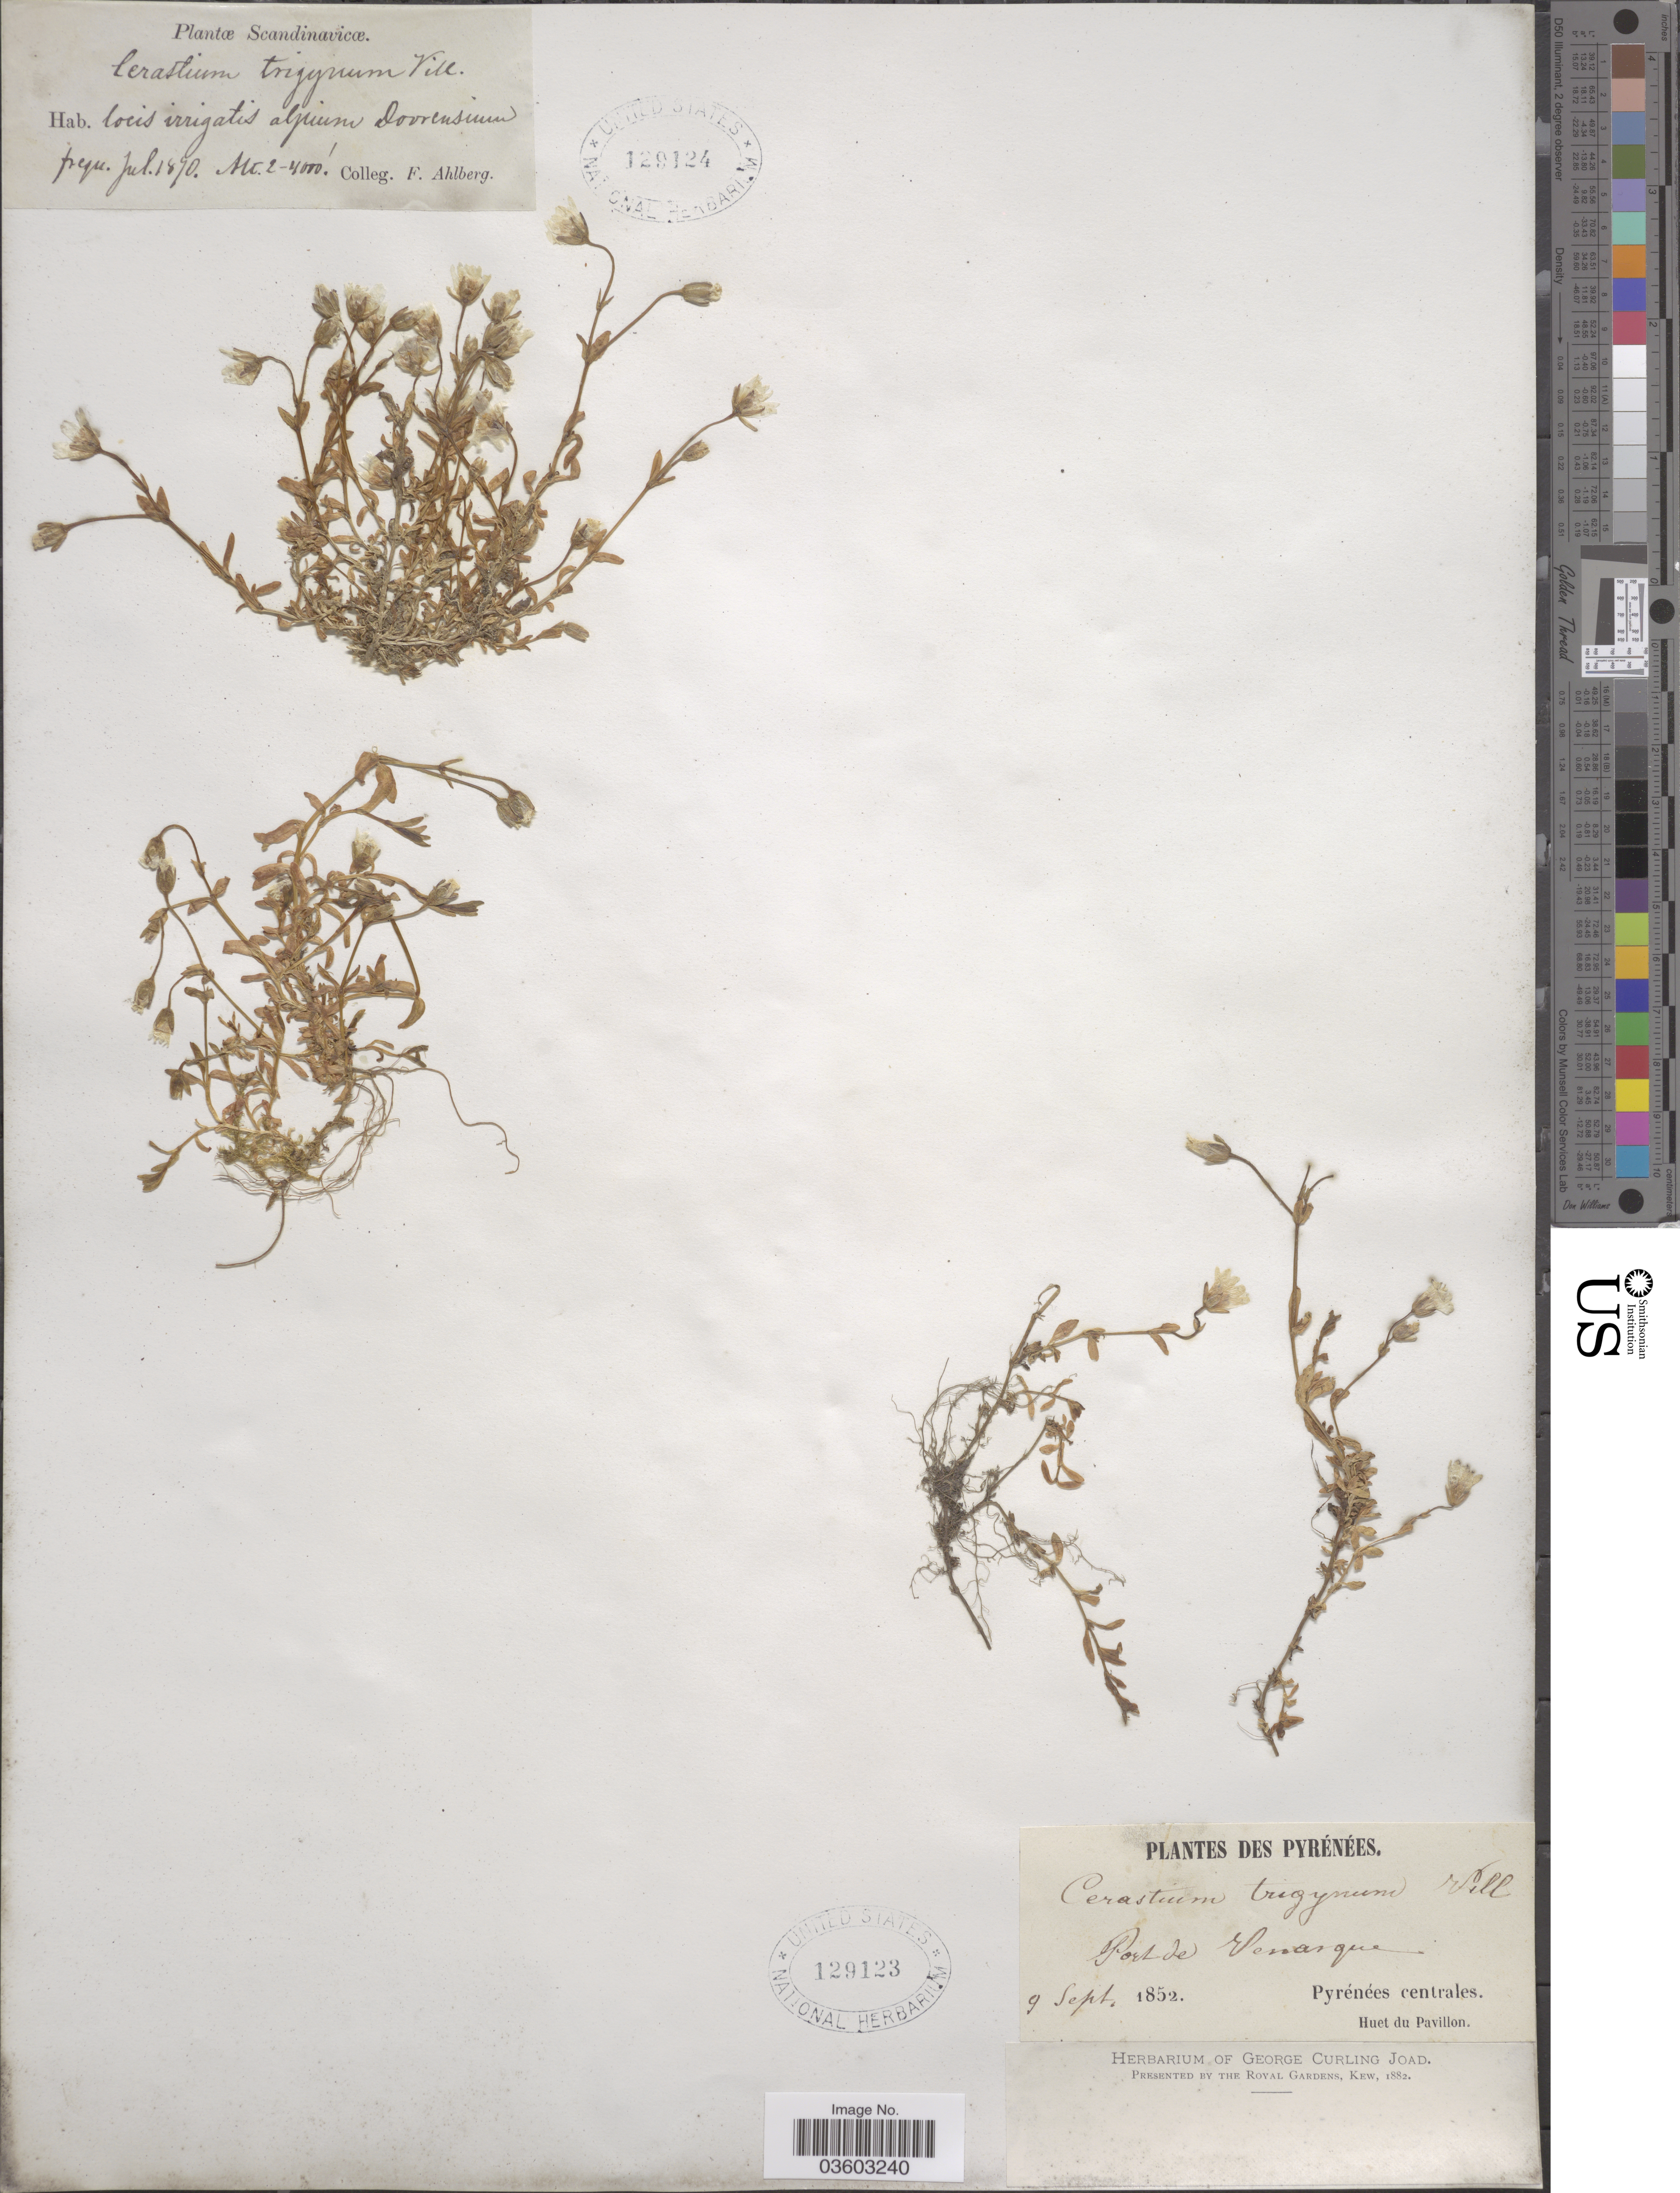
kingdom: Plantae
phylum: Tracheophyta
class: Magnoliopsida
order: Caryophyllales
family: Caryophyllaceae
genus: Dichodon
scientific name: Dichodon cerastoides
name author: (L.) Rchb.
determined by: U.S. National Herbarium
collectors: ex herb. George Curling Joad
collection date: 1852-09-09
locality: Pyrénées. Port de Venasque. Pyrénées centrales. Huet du Pavillon.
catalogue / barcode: US 129123